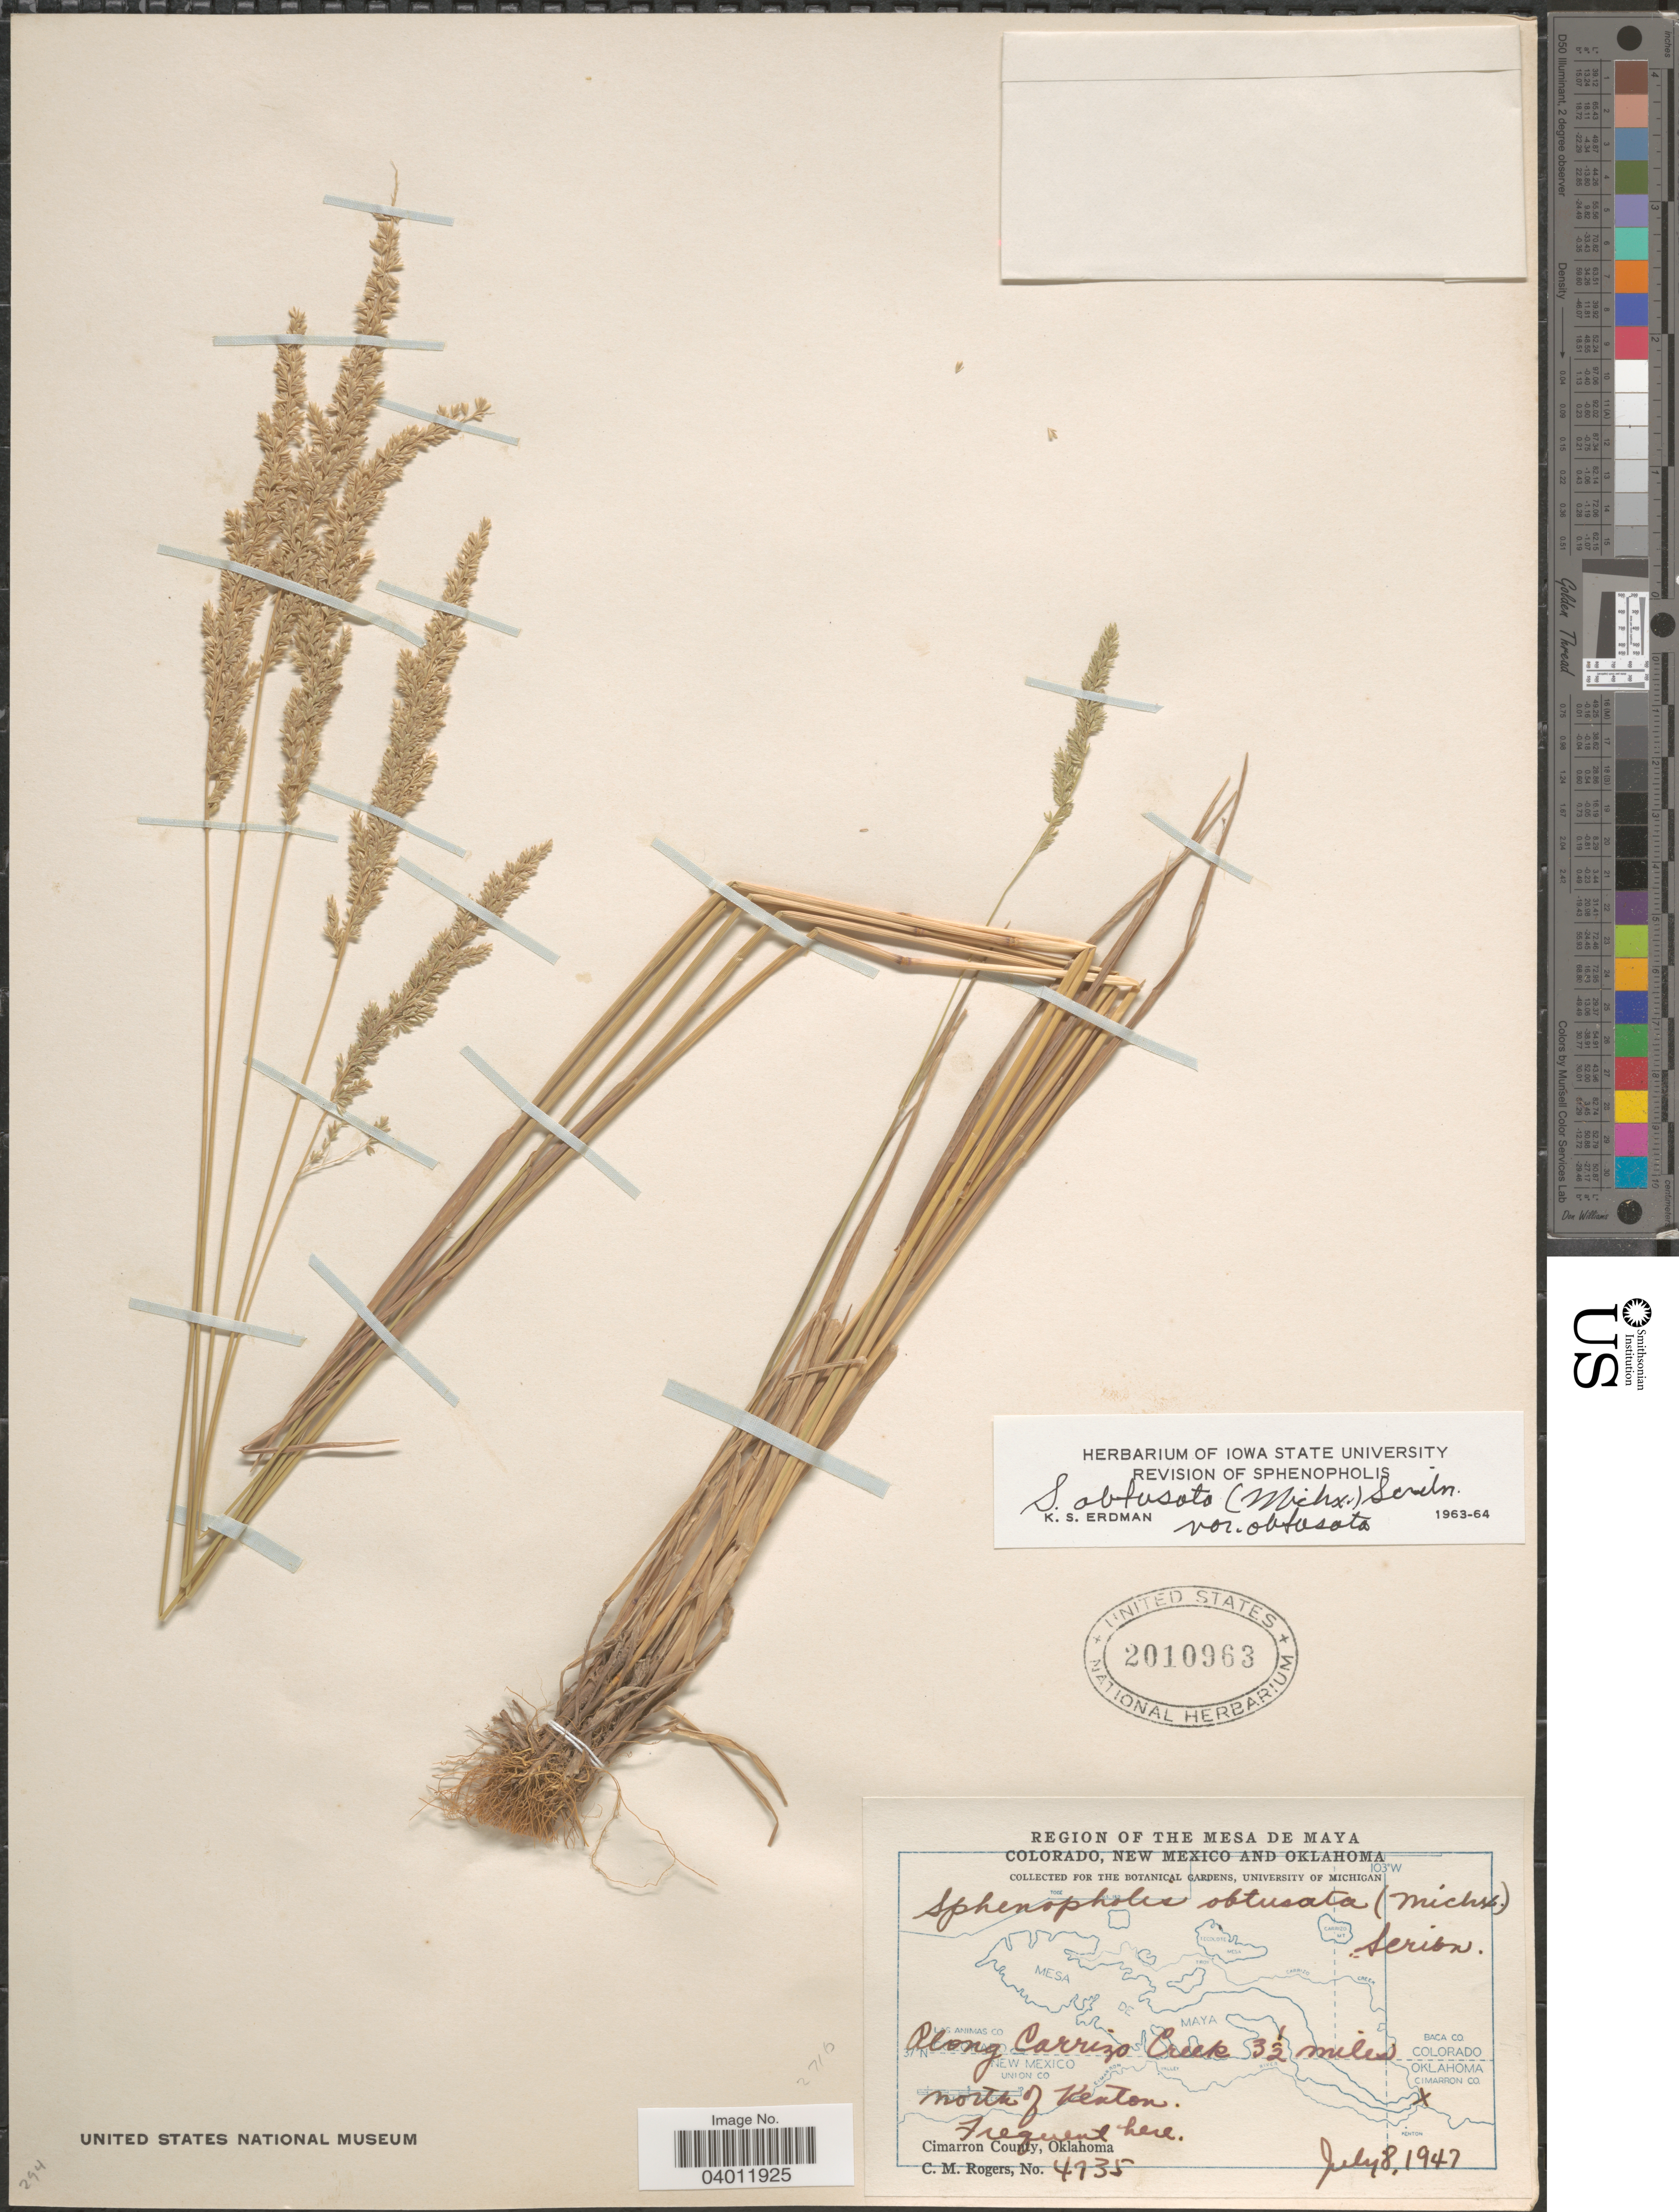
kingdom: Plantae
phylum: Tracheophyta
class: Liliopsida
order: Poales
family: Poaceae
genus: Sphenopholis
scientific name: Sphenopholis obtusata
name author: (Michx.) Scribn.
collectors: C. M. Rogers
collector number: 4735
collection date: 1947-07-08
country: United States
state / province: Oklahoma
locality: The Mesa de Maya. Along Carrizo Creek 3½ miles north of Kenton. Cimarron County.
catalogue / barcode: US 2010963